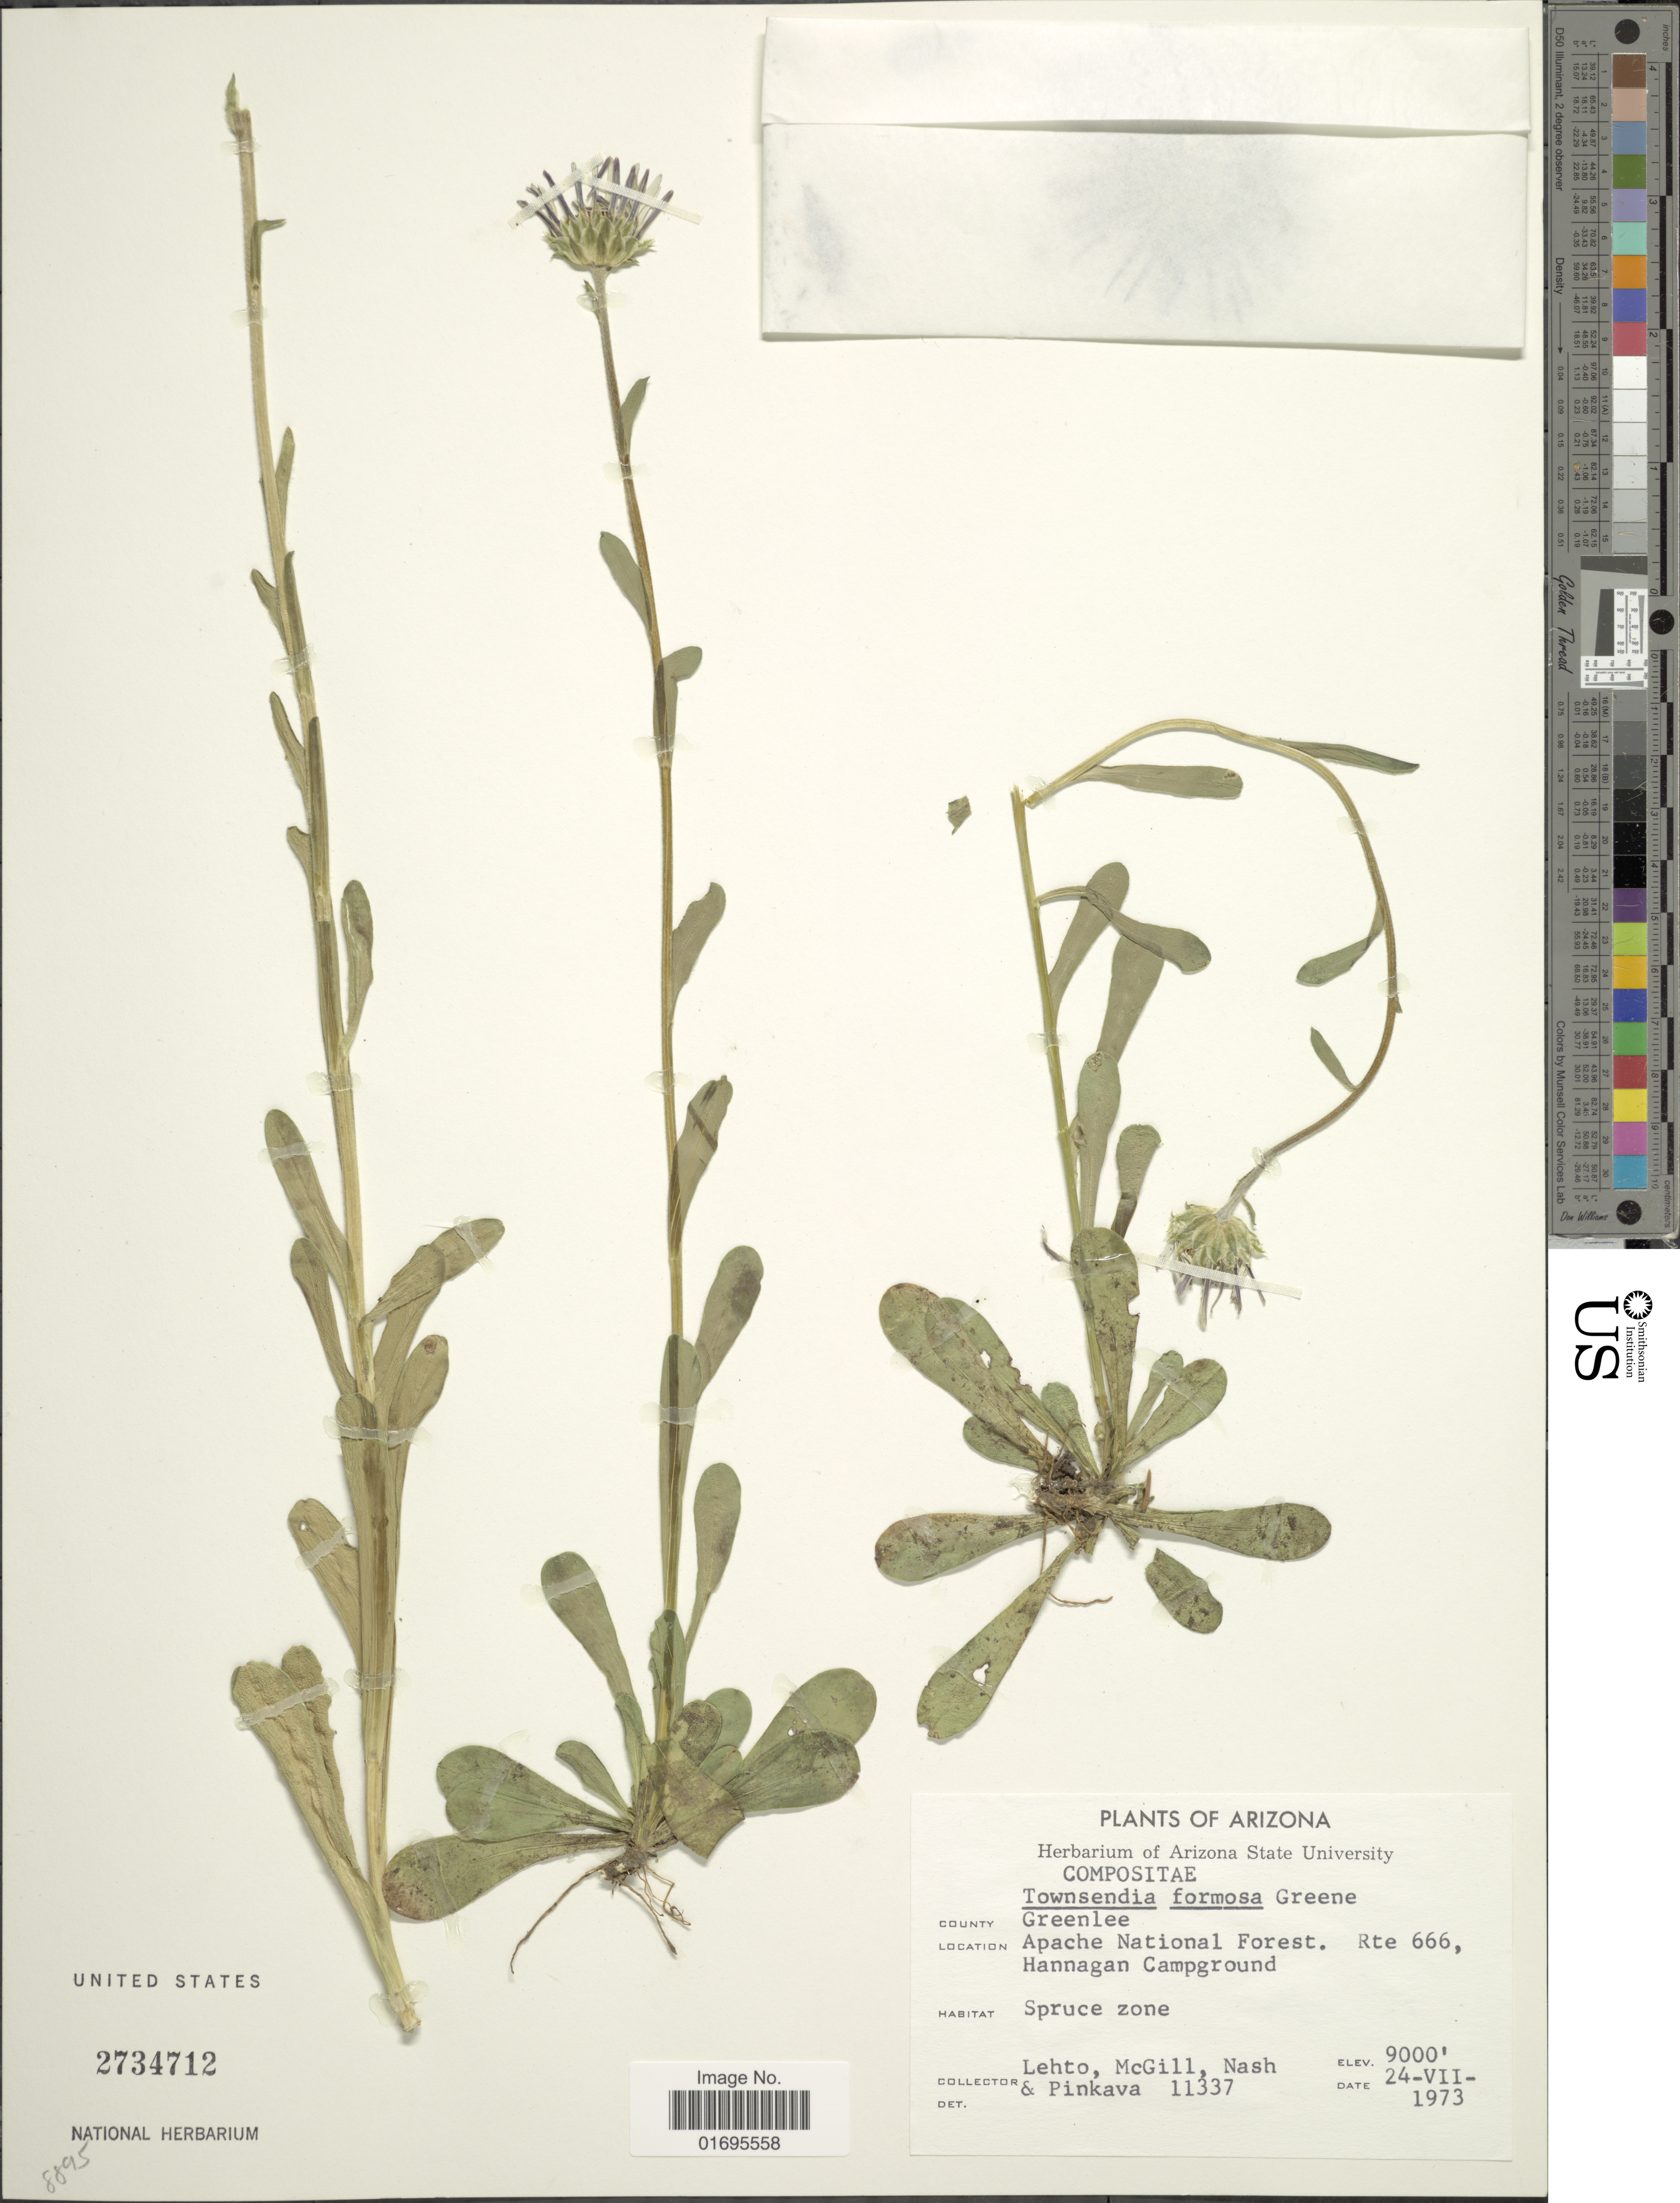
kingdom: Plantae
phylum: Tracheophyta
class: Magnoliopsida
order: Asterales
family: Asteraceae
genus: Townsendia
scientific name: Townsendia formosa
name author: Greene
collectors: -. Lehto, -. McGill, -- Nash & -. Pinkava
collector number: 11337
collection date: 1973-07-24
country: United States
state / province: Arizona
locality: County Greenlee, Apache National Forest, Rte 666, Hannagan Campground, Spruce zone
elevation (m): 2743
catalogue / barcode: US 2734712